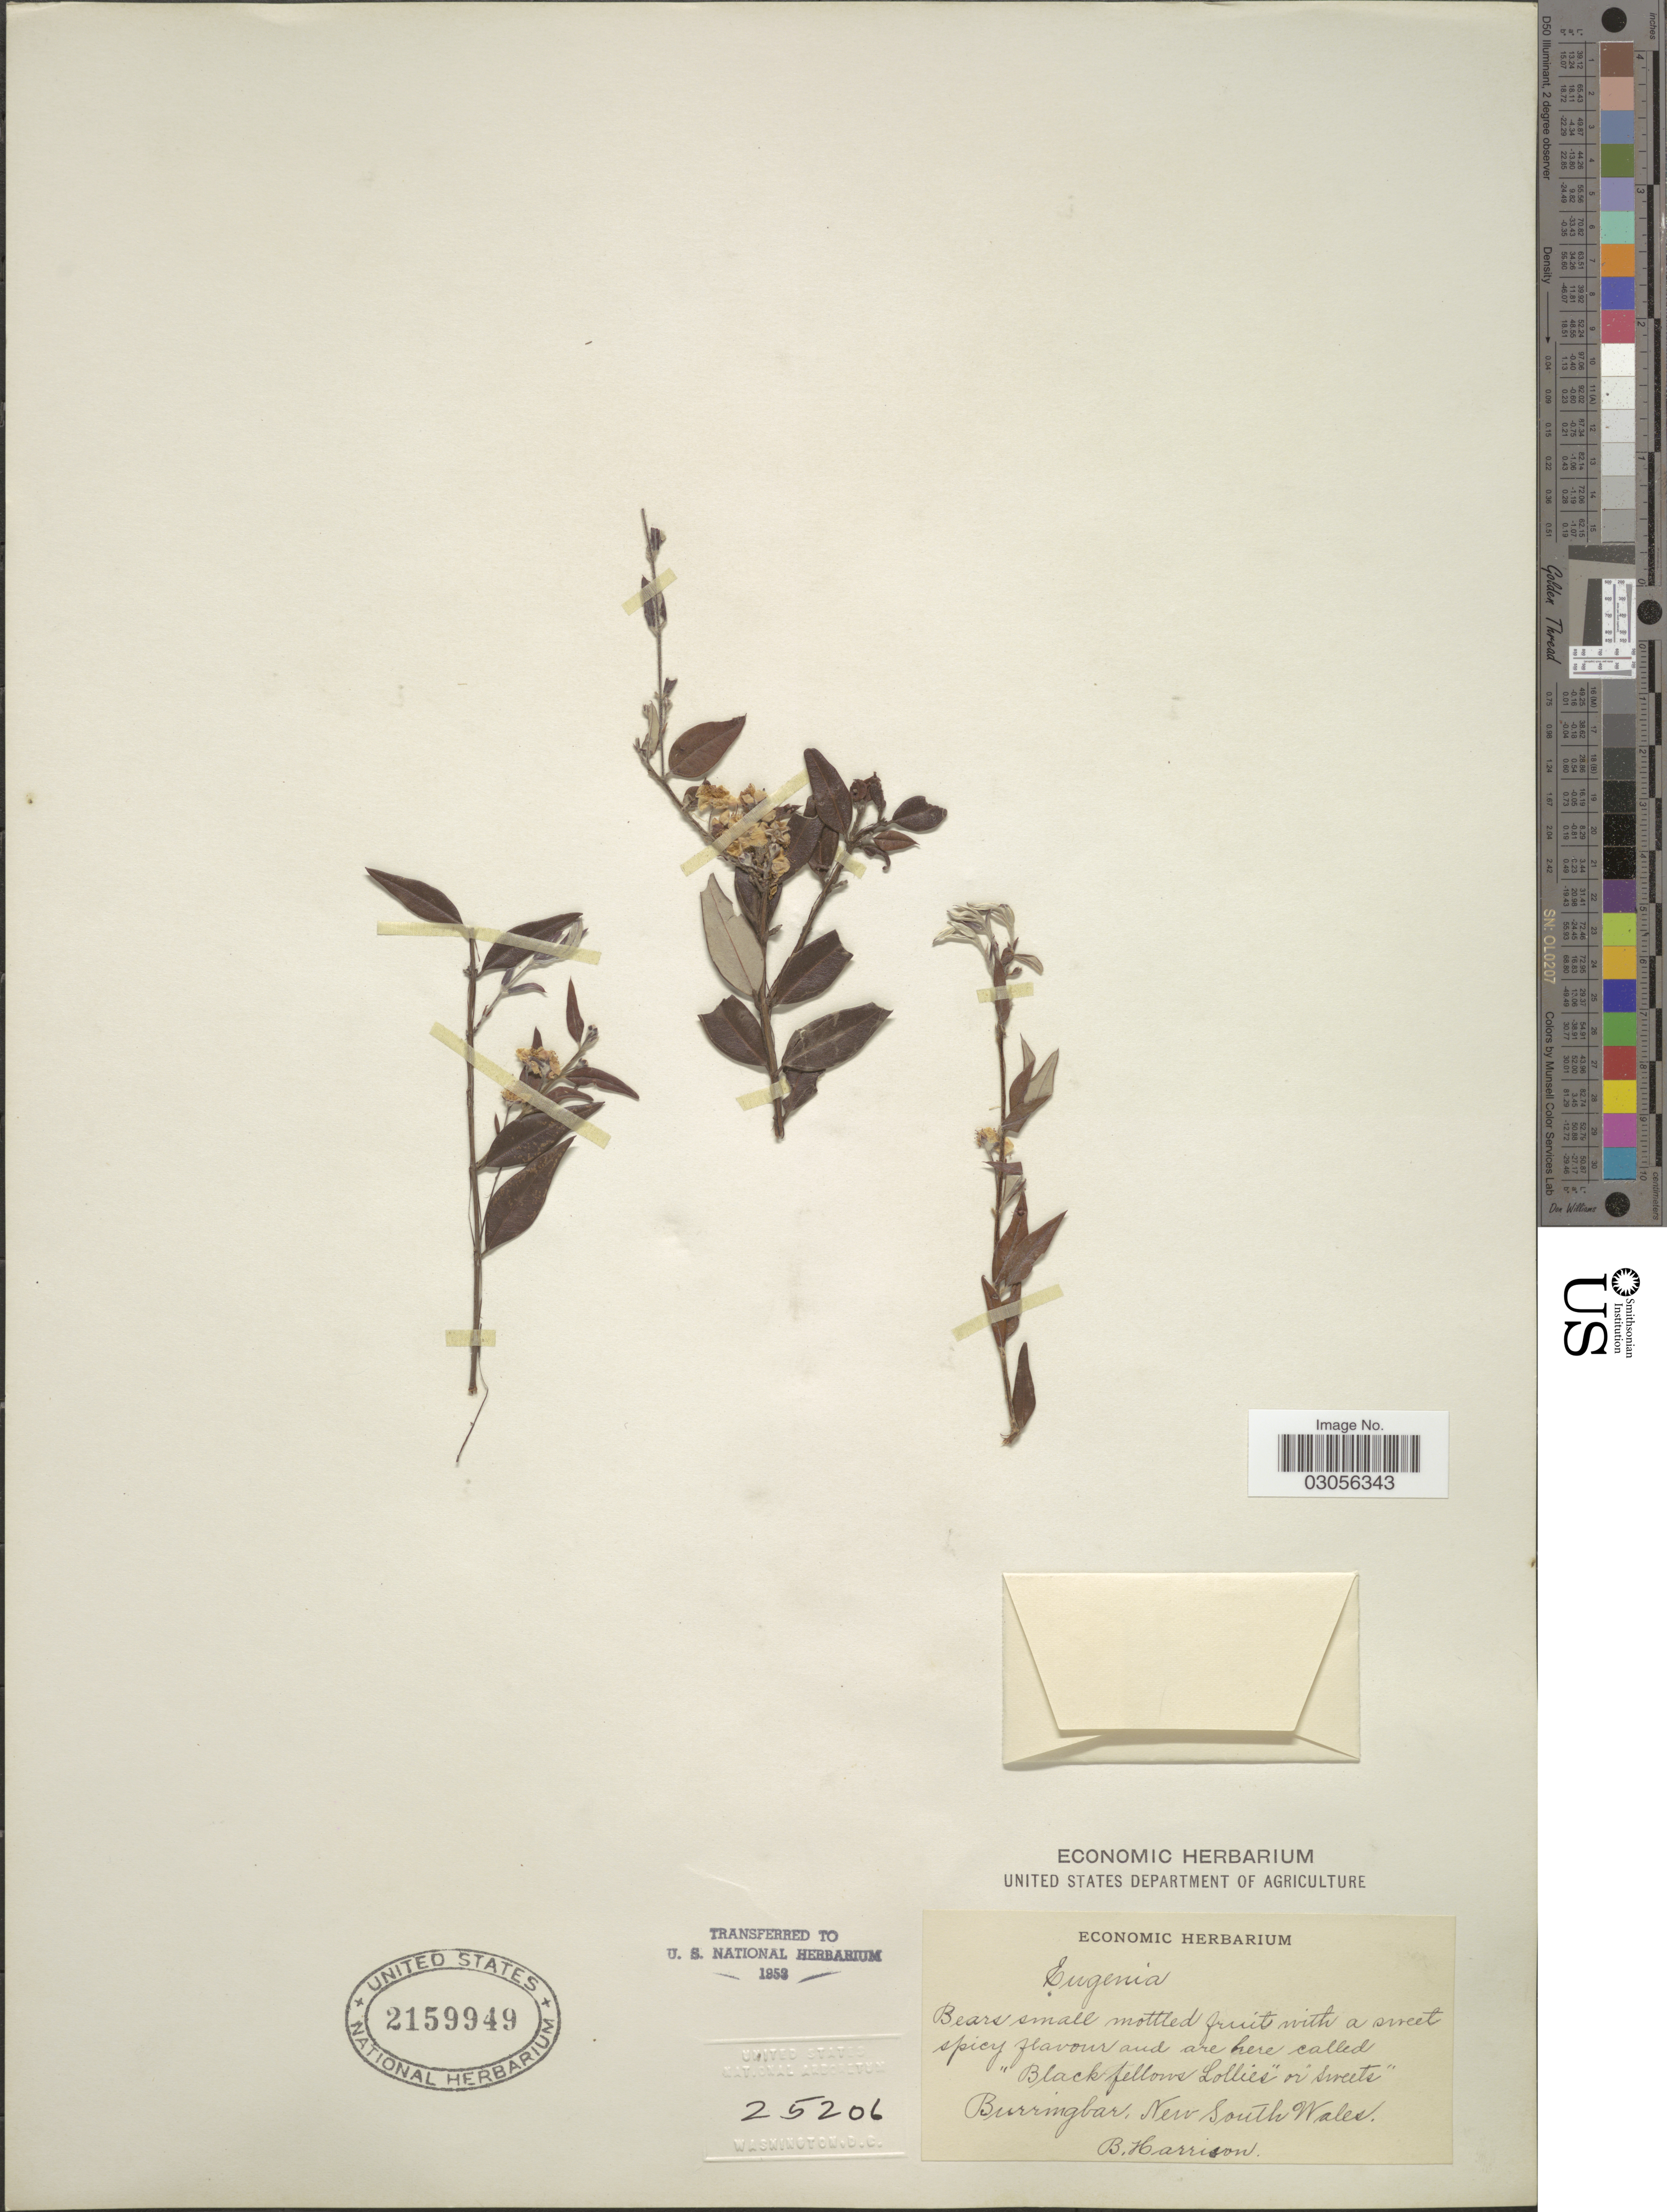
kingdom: Plantae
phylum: Tracheophyta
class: Magnoliopsida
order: Myrtales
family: Myrtaceae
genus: Eugenia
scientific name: Eugenia sp.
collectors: B. Harrison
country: Australia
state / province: New South Wales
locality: Burringbar, New South Wales.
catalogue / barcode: US 2159949